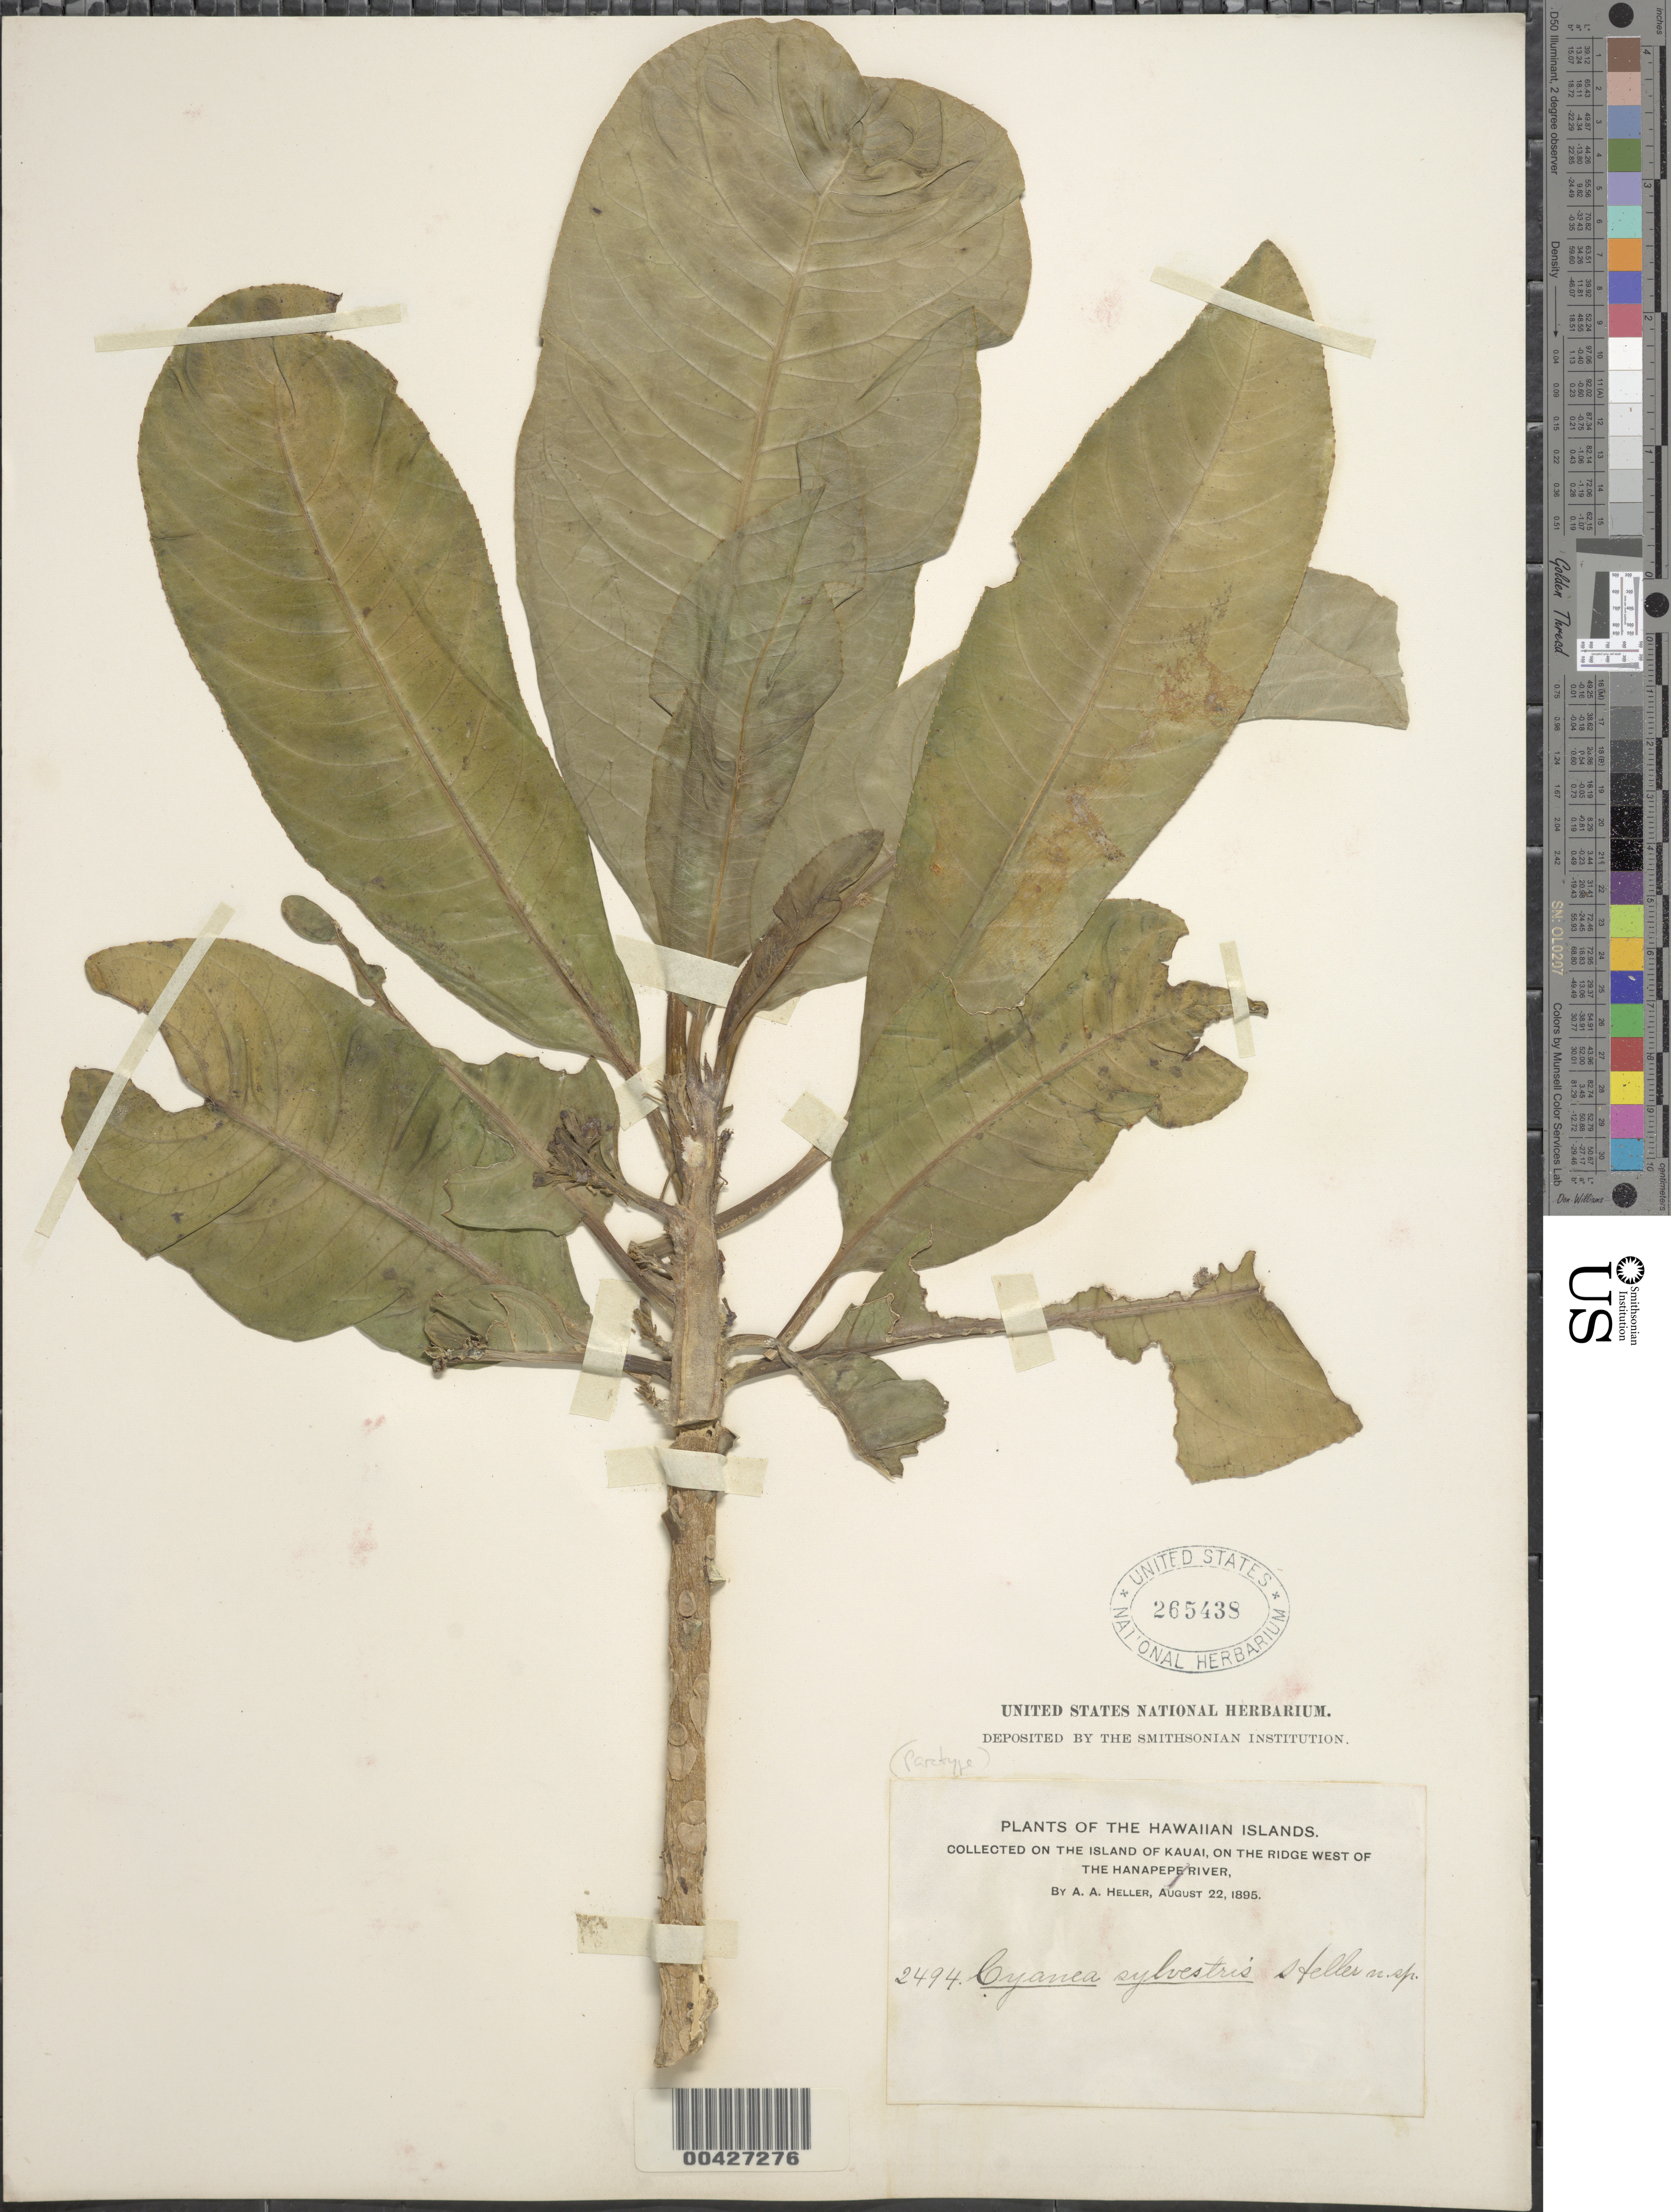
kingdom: Plantae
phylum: Tracheophyta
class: Magnoliopsida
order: Asterales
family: Campanulaceae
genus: Cyanea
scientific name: Cyanea hirtella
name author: (H. Mann) Hillebr.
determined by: Wagner, W. L., (BOT), Smithsonian Institution - National Museum of Natural History (UNITED STATES)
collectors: A. A. Heller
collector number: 2494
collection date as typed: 22 Aug 1895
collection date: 1895-08-22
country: United States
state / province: Hawaii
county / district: Kauai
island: Kaua'i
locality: Ridge W of the Hanapepe River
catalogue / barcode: US 265438